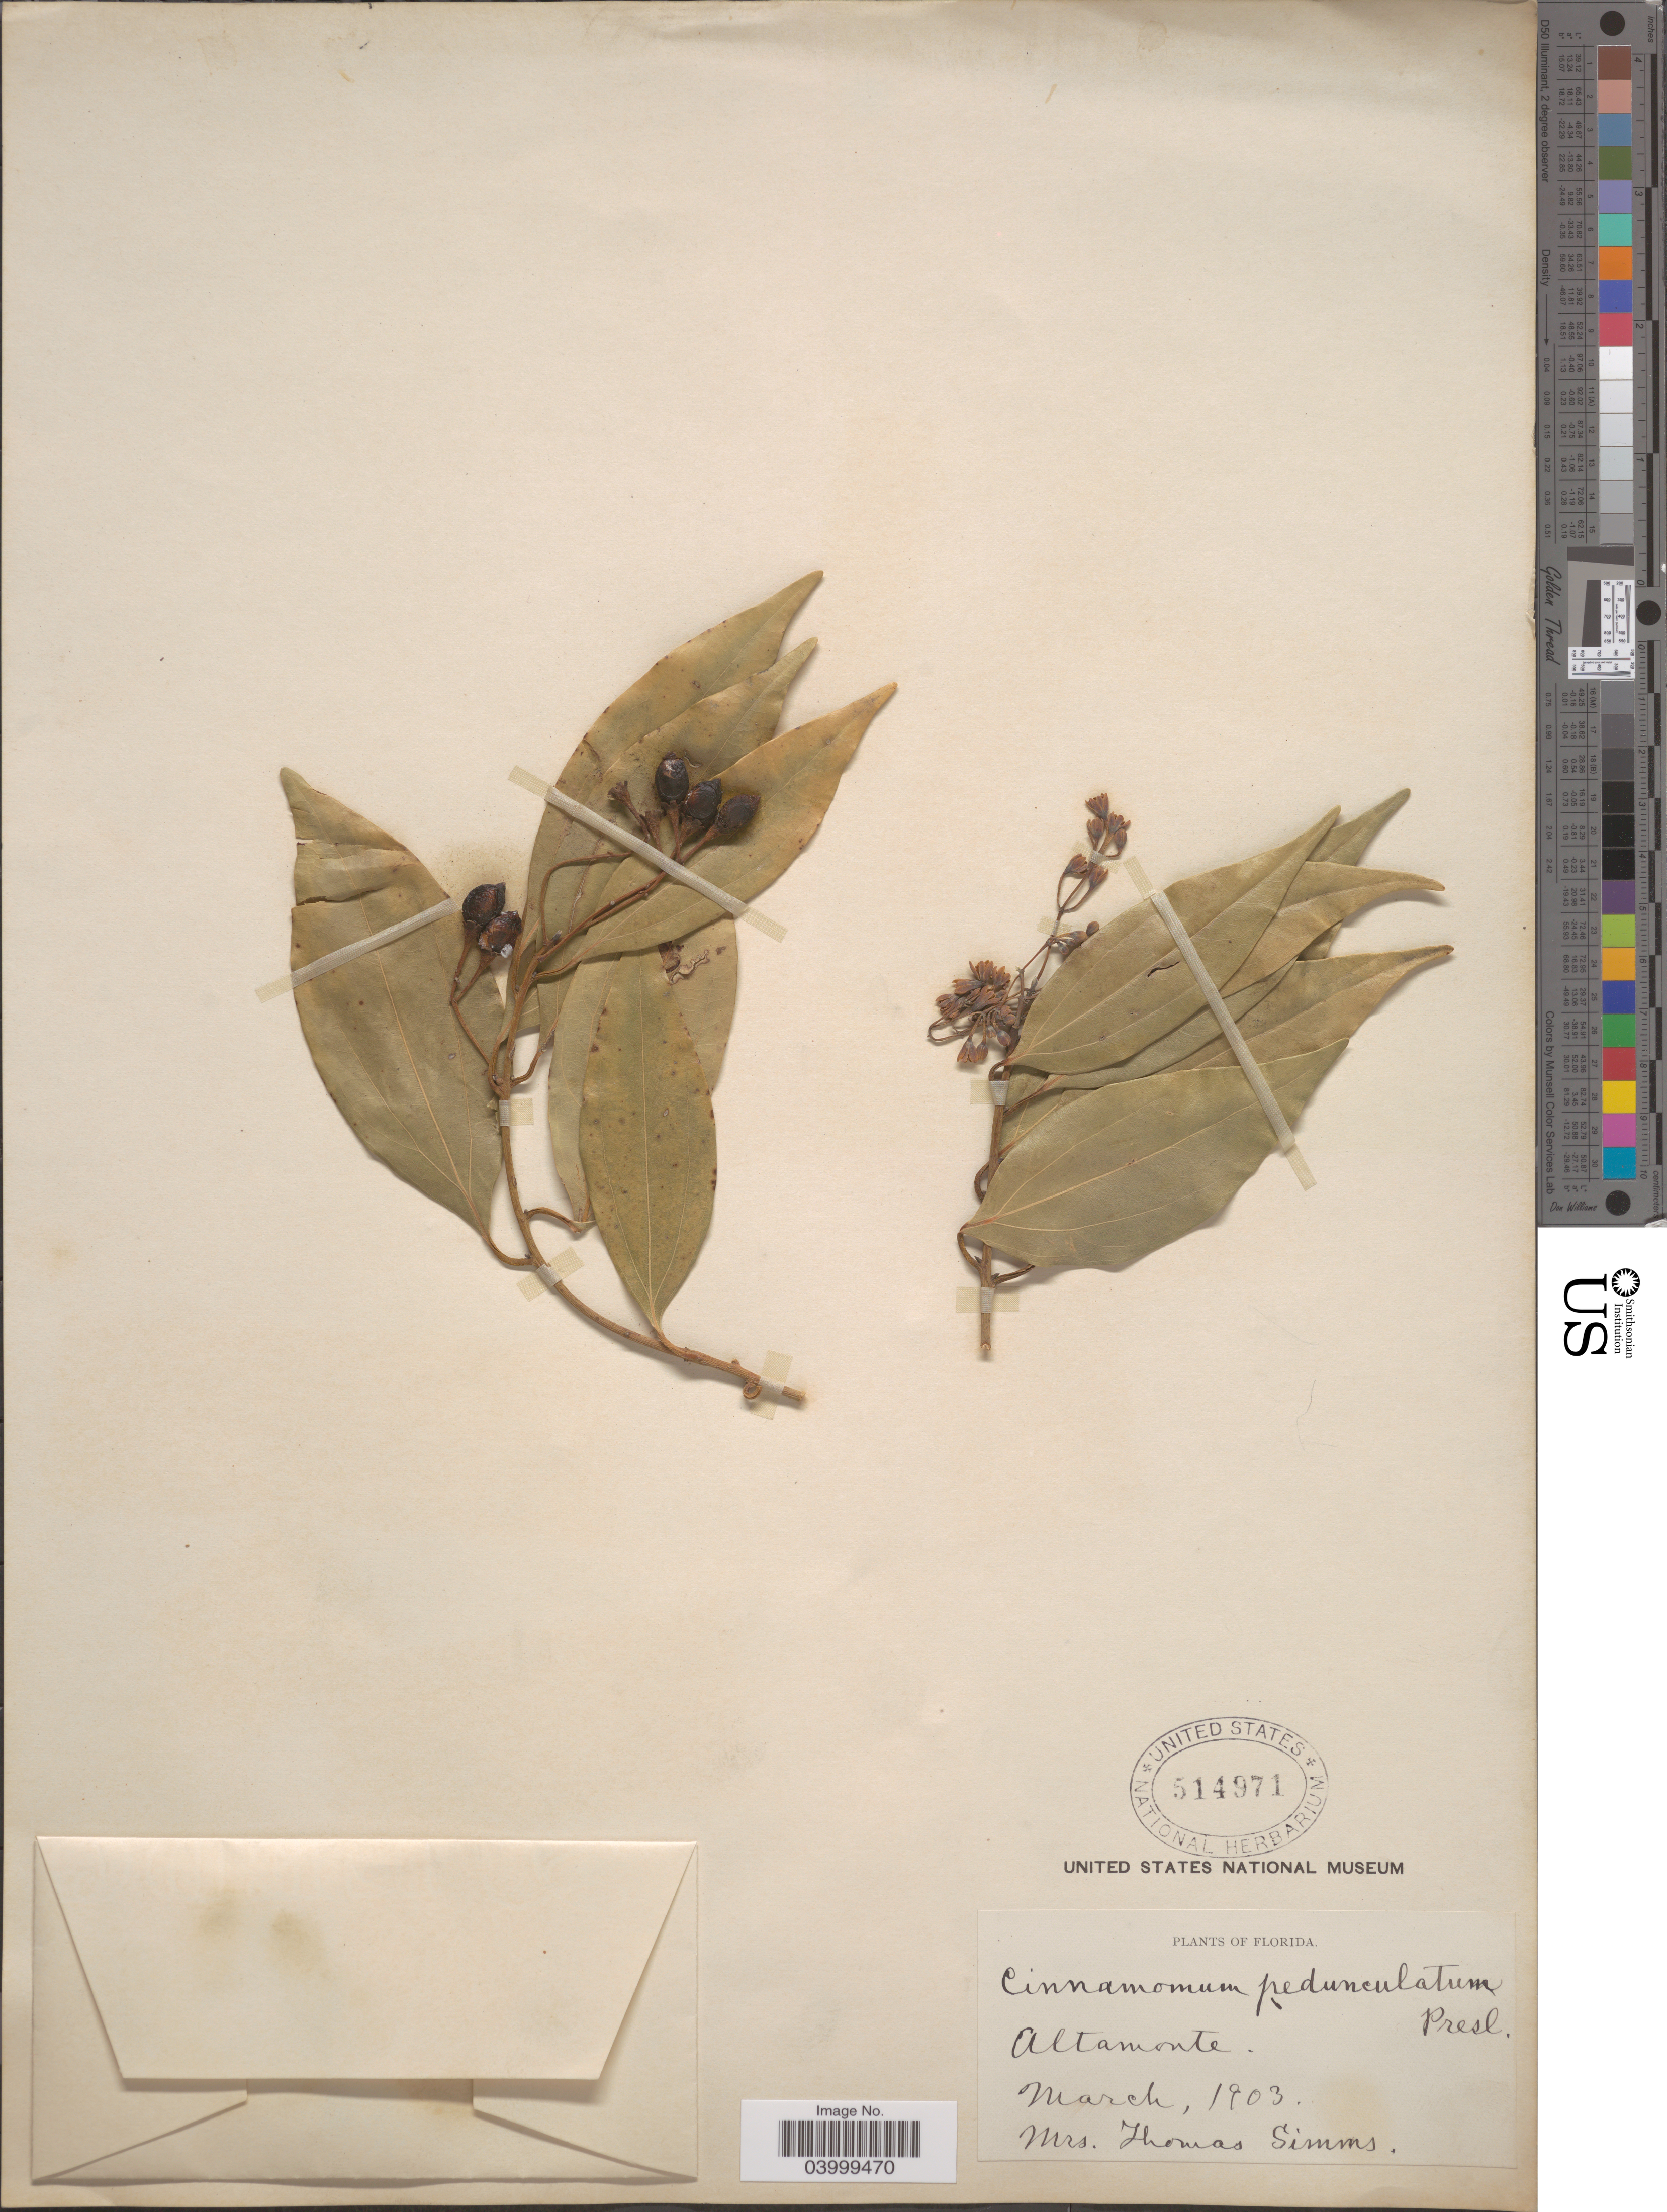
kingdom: Plantae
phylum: Tracheophyta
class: Magnoliopsida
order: Laurales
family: Lauraceae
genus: Cinnamomum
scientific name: Cinnamomum pedunculatum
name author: (Thunb.) J. Presl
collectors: T. Simms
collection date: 1903-03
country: United States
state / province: Florida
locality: Altamonte.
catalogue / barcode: US 514971